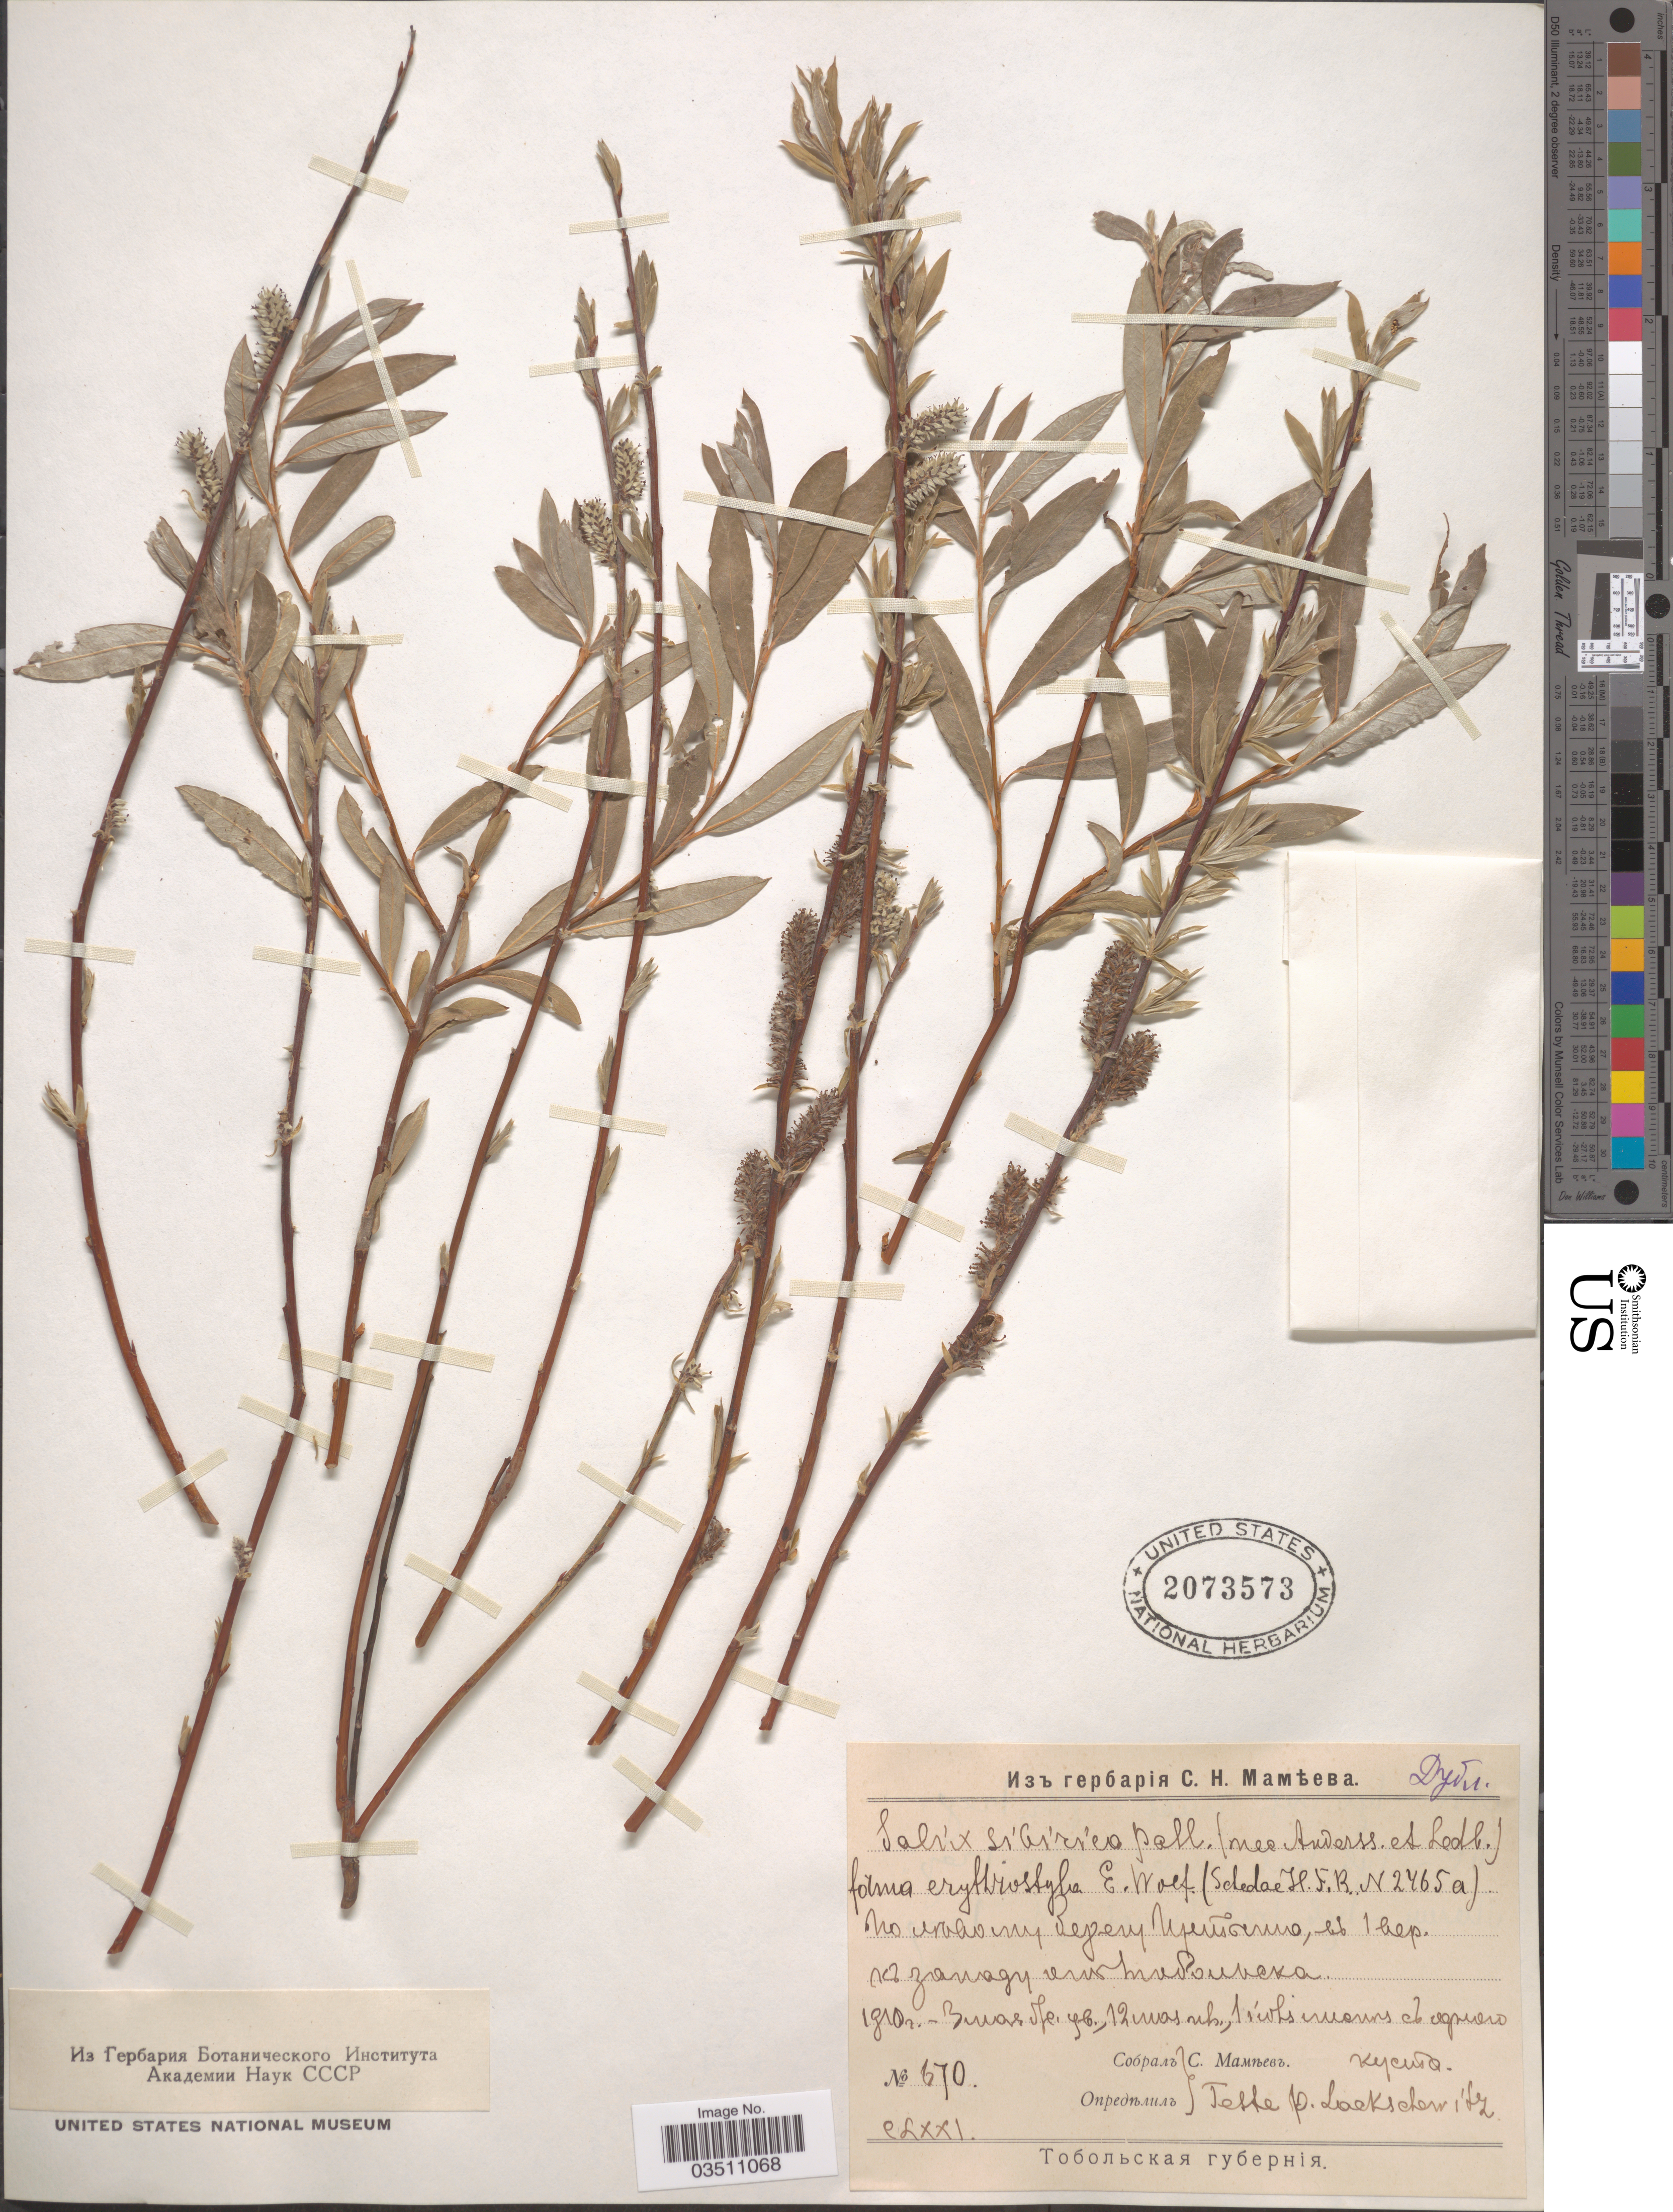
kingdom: Plantae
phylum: Tracheophyta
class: Magnoliopsida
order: Malpighiales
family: Salicaceae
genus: Salix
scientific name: Salix sibirica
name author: Pall.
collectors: S. Mamaev & P. Lackschewitz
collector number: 670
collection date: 1910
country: Russian Federation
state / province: Tyumen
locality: Left shore of River Irtysh, about 1km W of Tobolsk.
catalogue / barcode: US 2073573